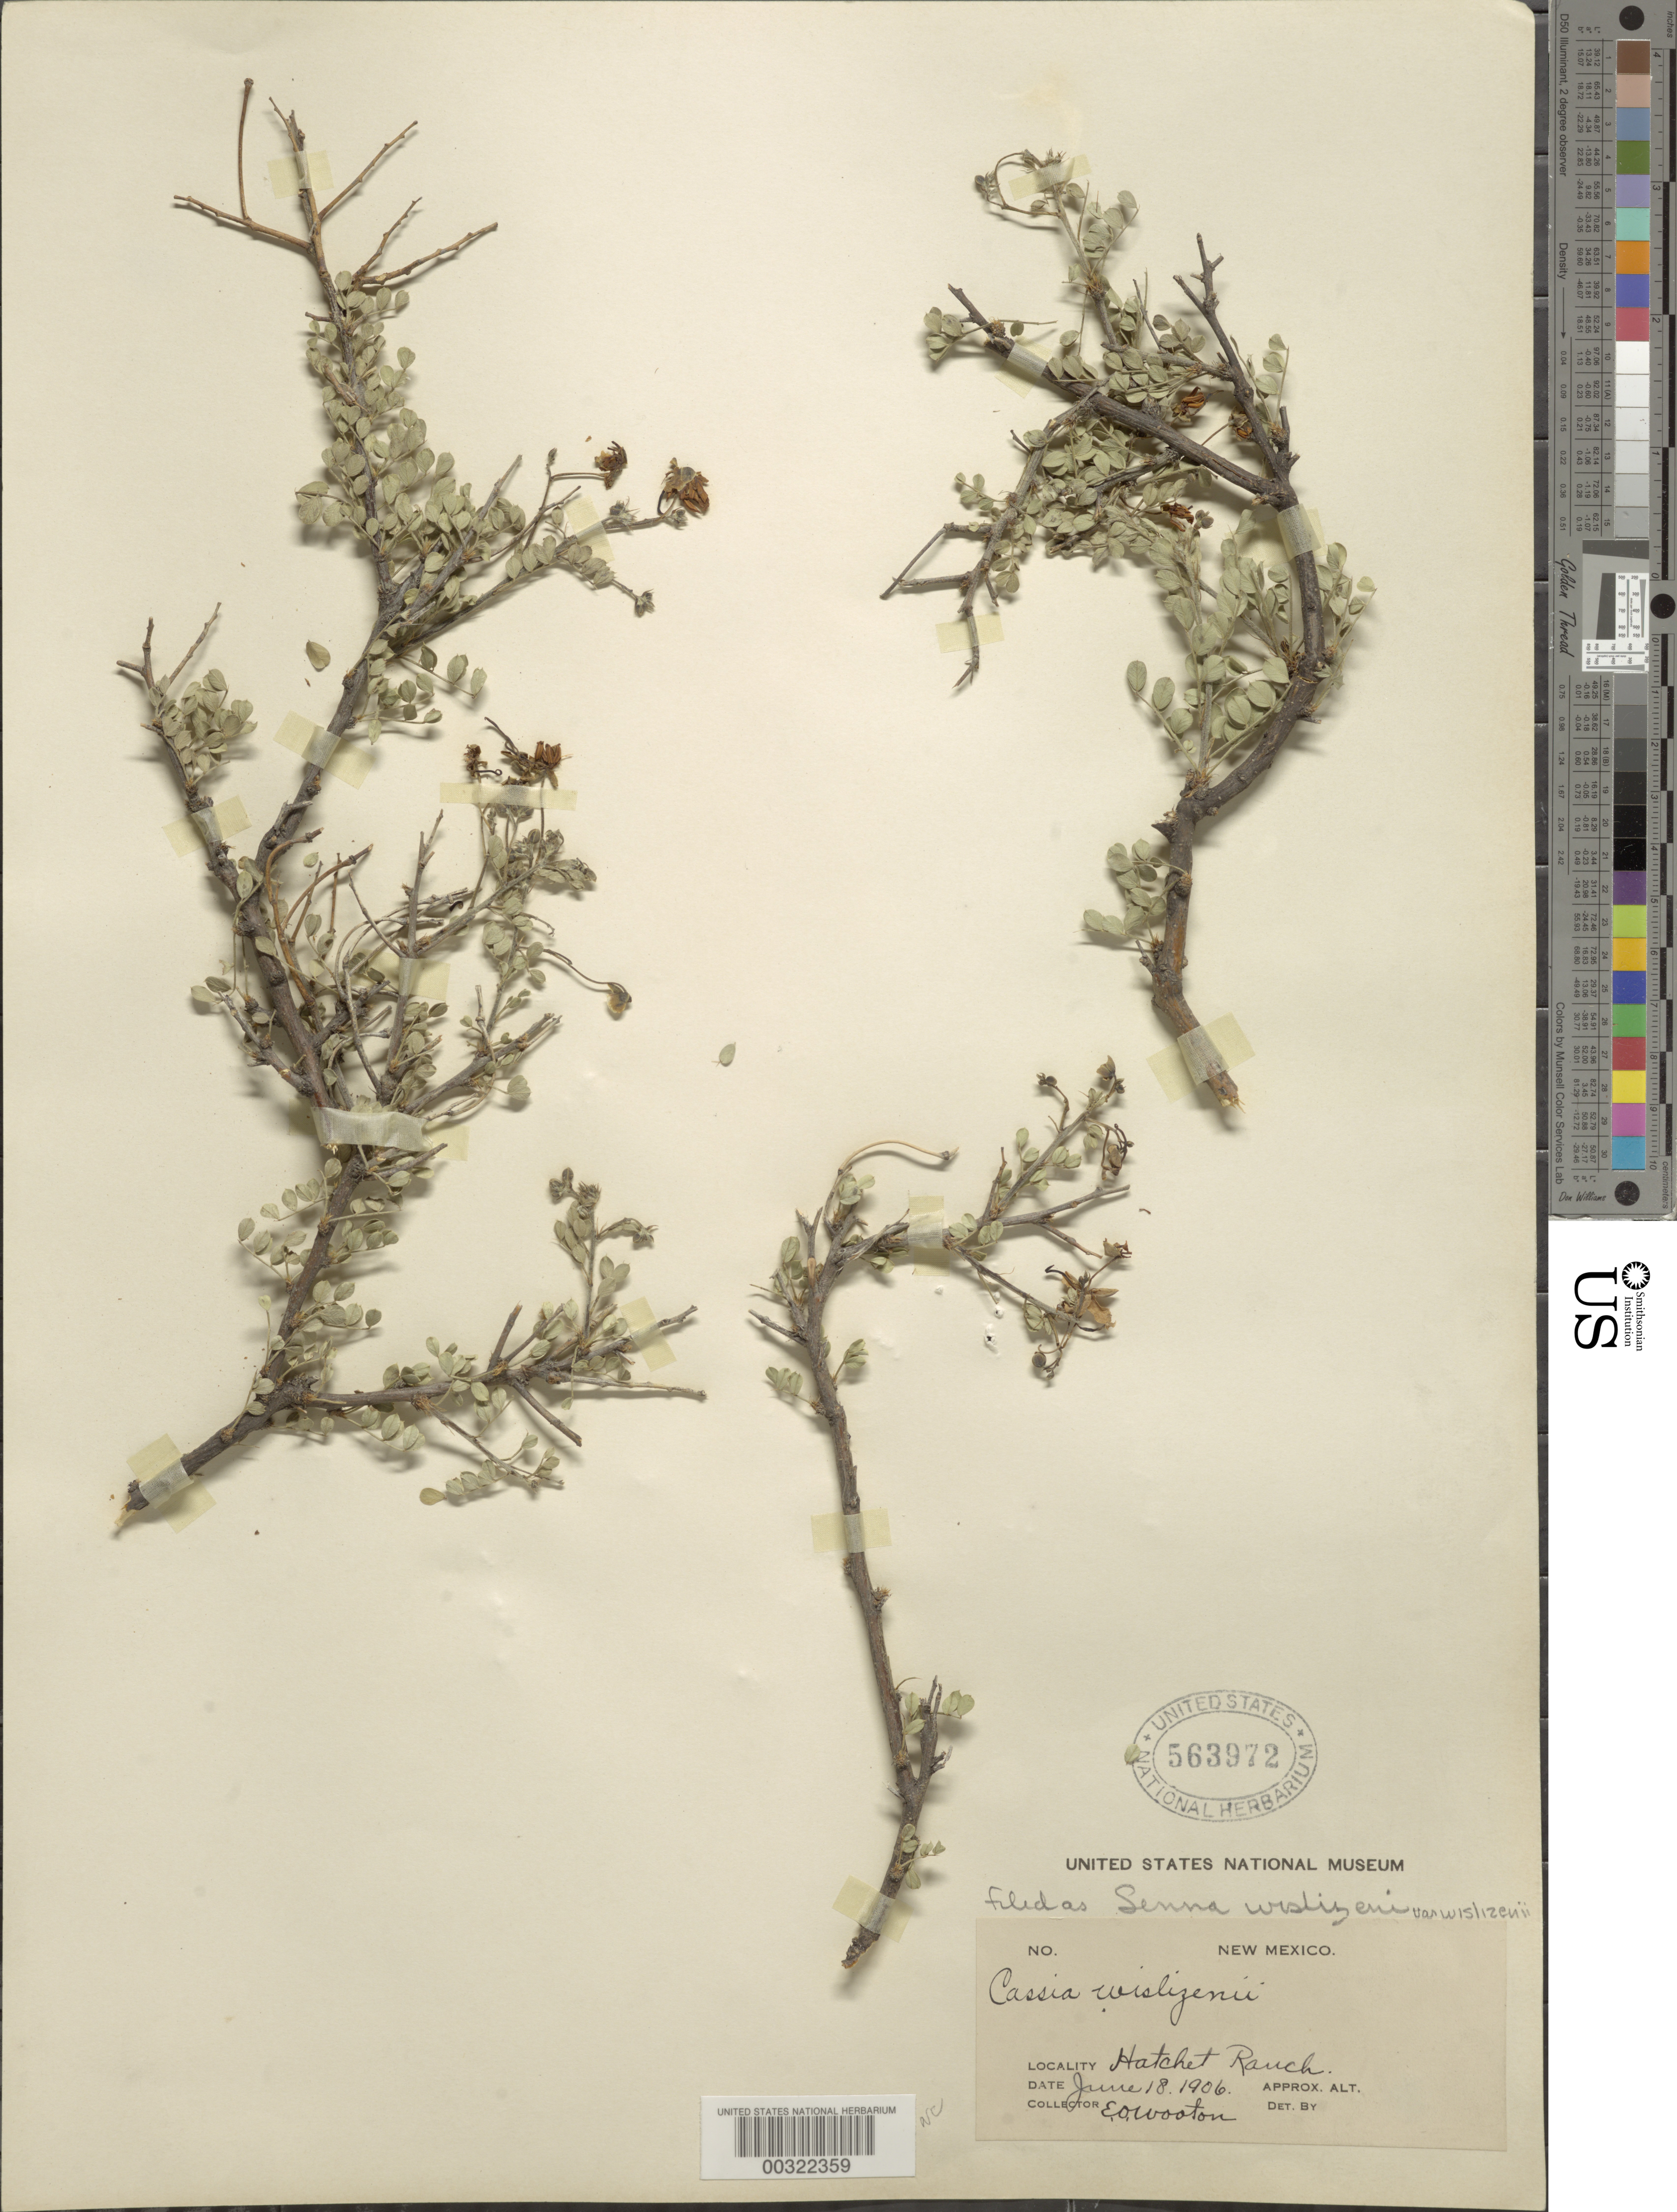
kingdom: Plantae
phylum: Tracheophyta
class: Magnoliopsida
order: Fabales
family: Fabaceae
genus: Senna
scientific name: Senna wislizeni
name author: (A. Gray) H.S. Irwin & Barneby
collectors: E. O. Wooton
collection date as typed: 18 Jun 1906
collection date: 1906-06-18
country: United States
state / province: New Mexico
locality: Hatchet ranch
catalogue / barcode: US 563972